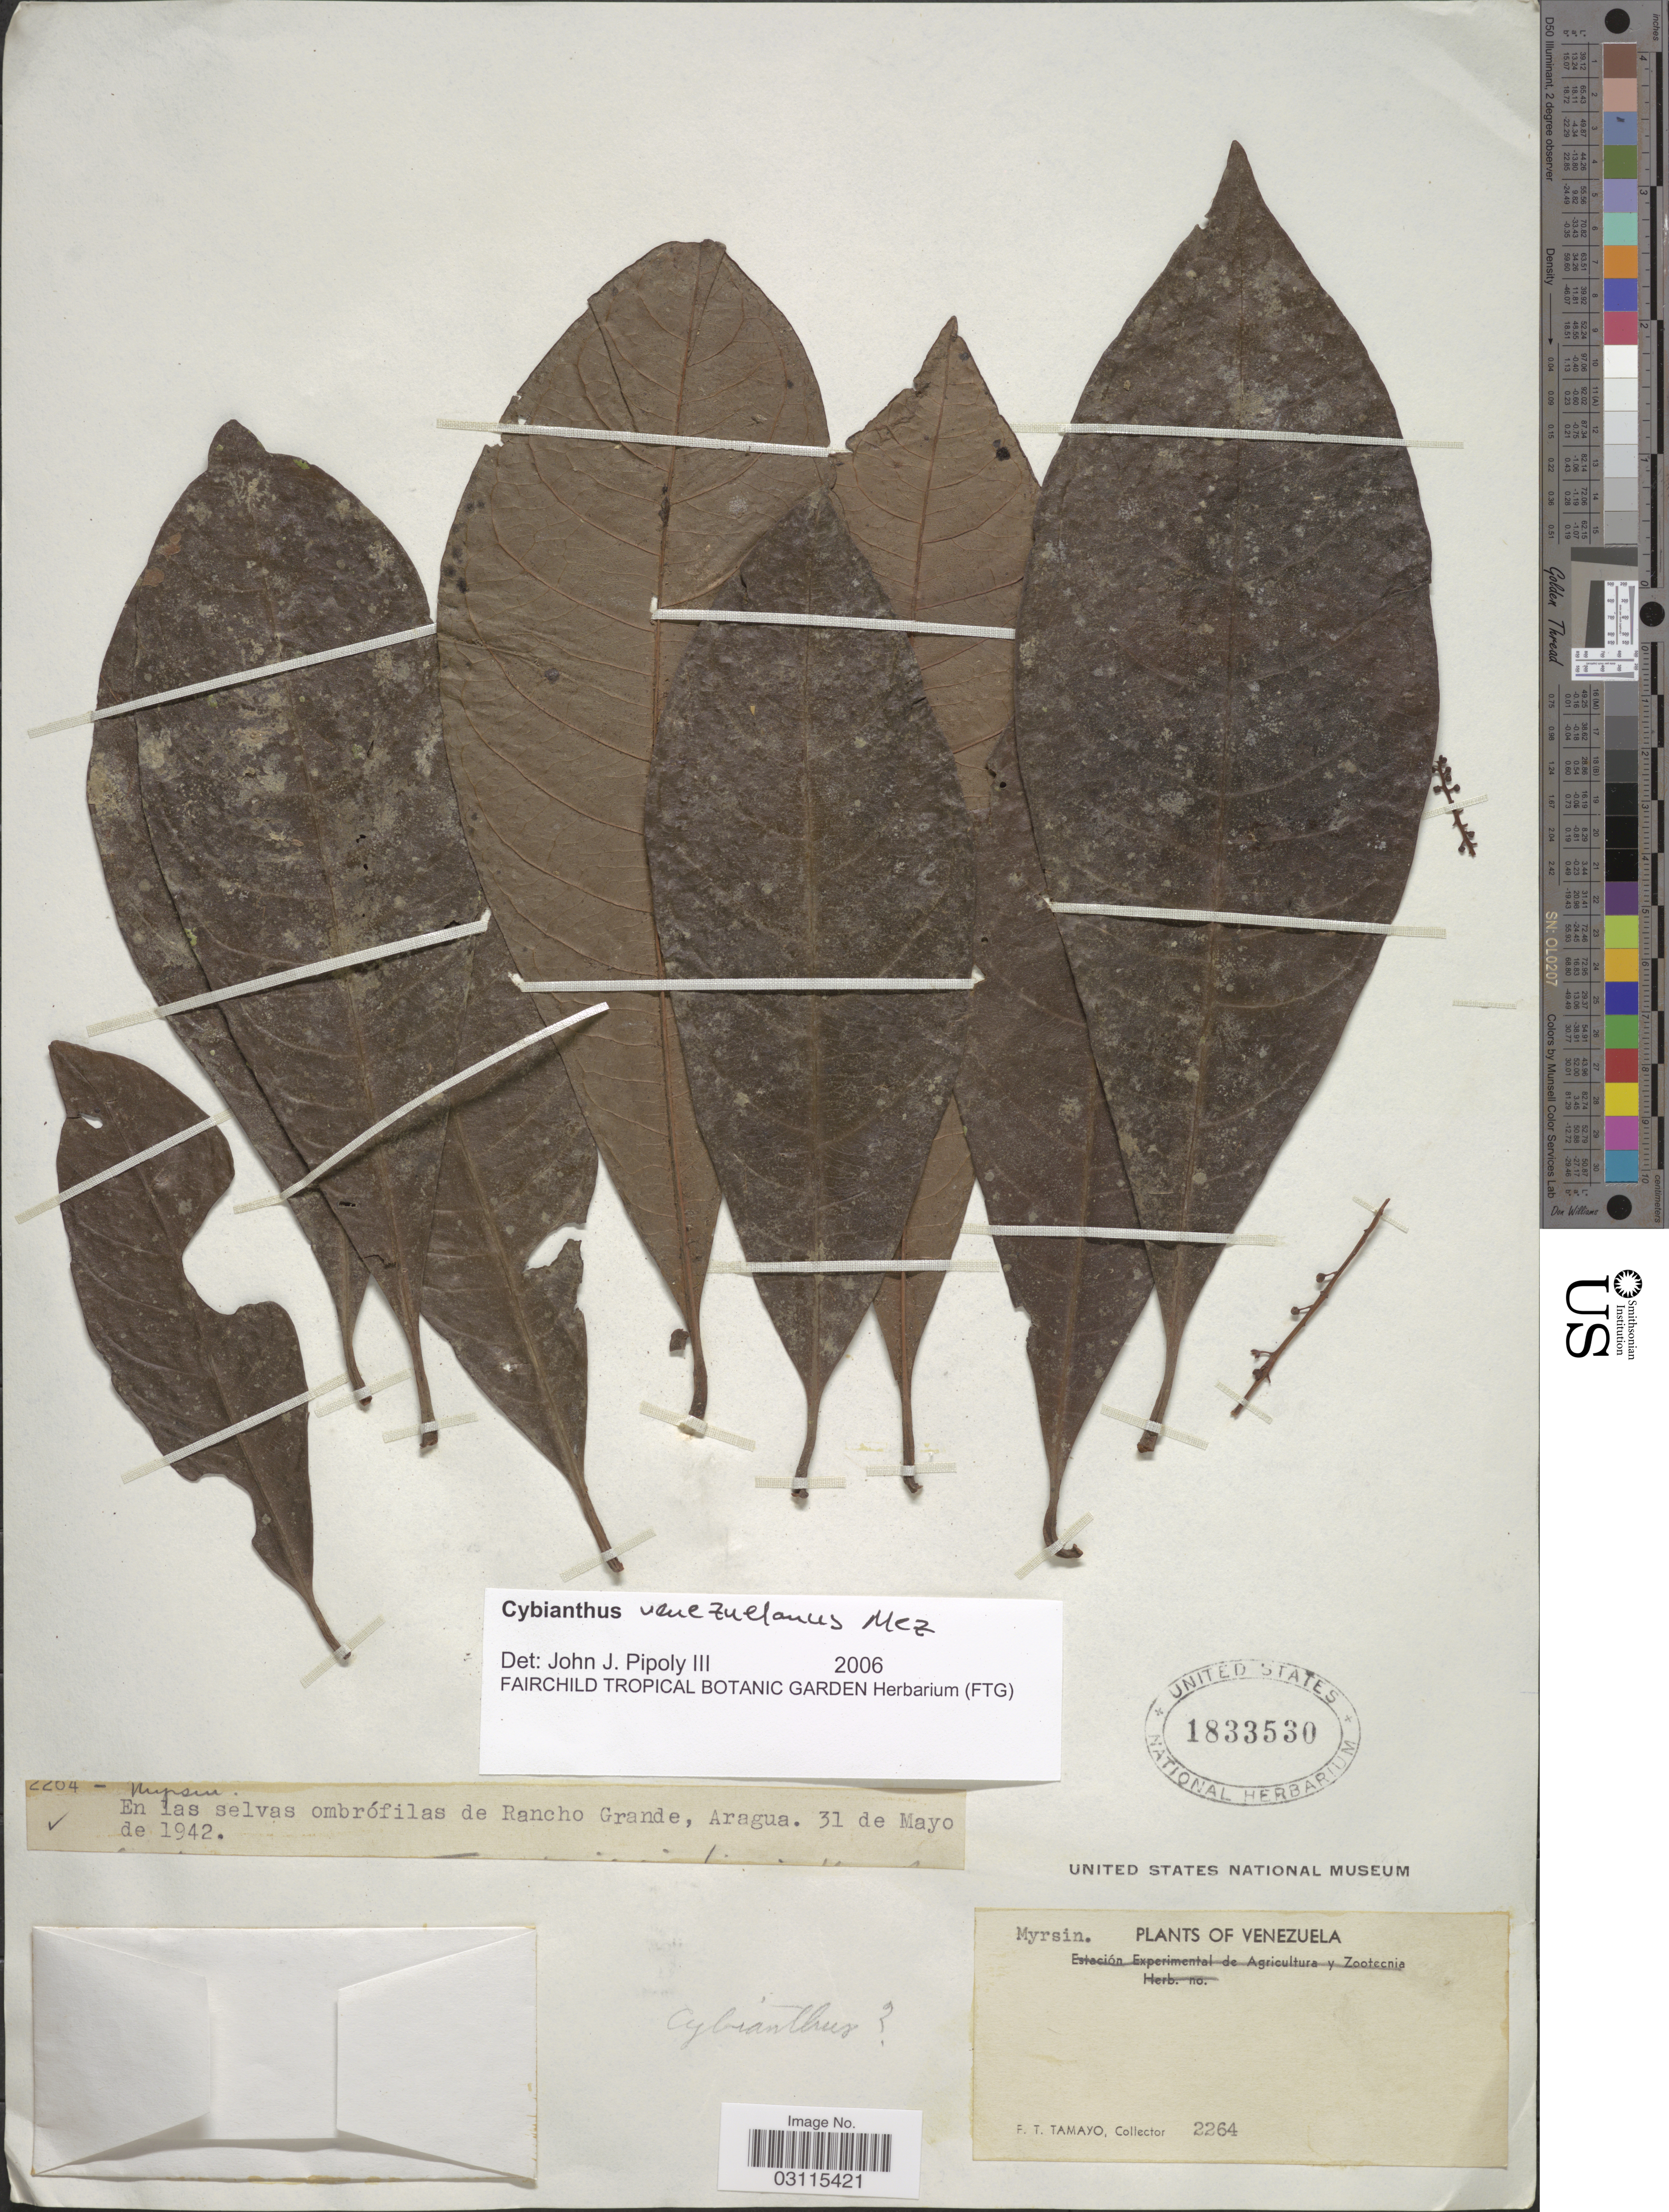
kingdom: Plantae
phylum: Tracheophyta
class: Magnoliopsida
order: Ericales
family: Primulaceae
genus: Cybianthus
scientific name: Cybianthus venezuelanus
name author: Mez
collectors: F. Tamayo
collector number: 2264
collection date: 1942-05-31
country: Venezuela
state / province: Aragua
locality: En las selvas ombrófilas de Rancho Grande, Aragua.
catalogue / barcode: US 1833530